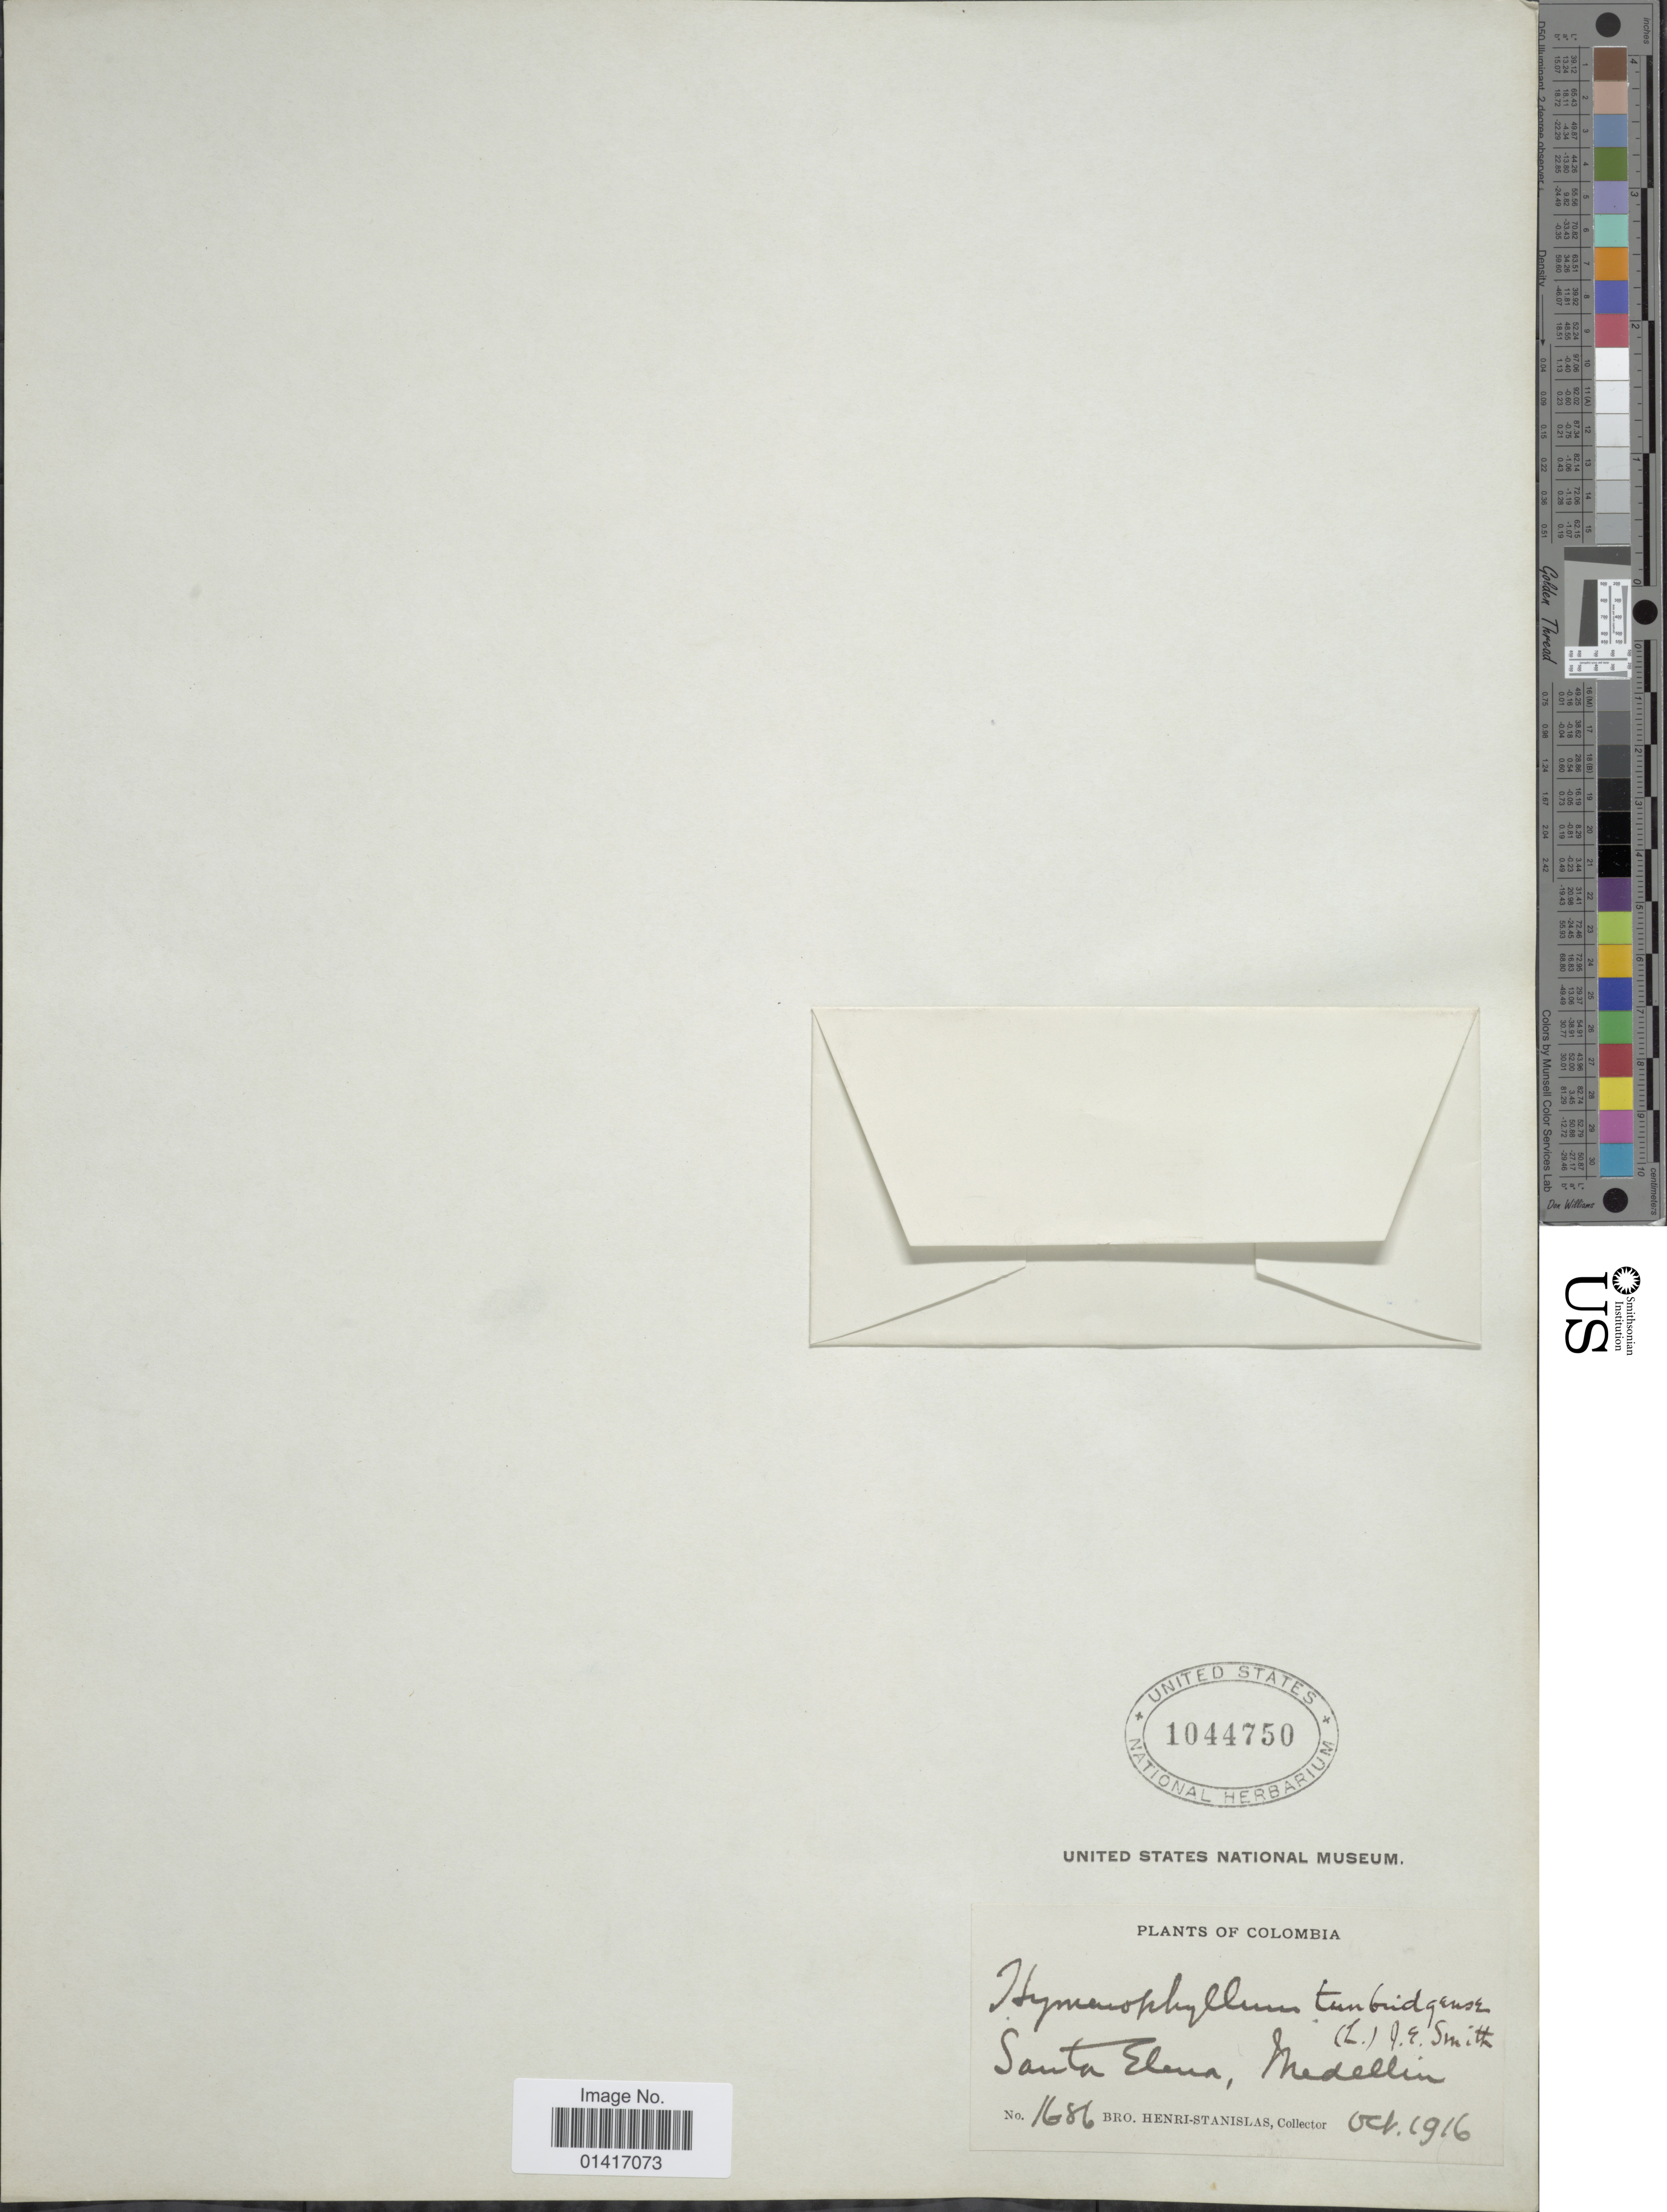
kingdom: Plantae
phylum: Tracheophyta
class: Polypodiopsida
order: Hymenophyllales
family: Hymenophyllaceae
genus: Hymenophyllum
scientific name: Hymenophyllum tunbrigense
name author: (L.) Small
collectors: Henri-Stanislas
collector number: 1686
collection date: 1916-10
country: Colombia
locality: Santa Elena, Medellin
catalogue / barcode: US 1044750